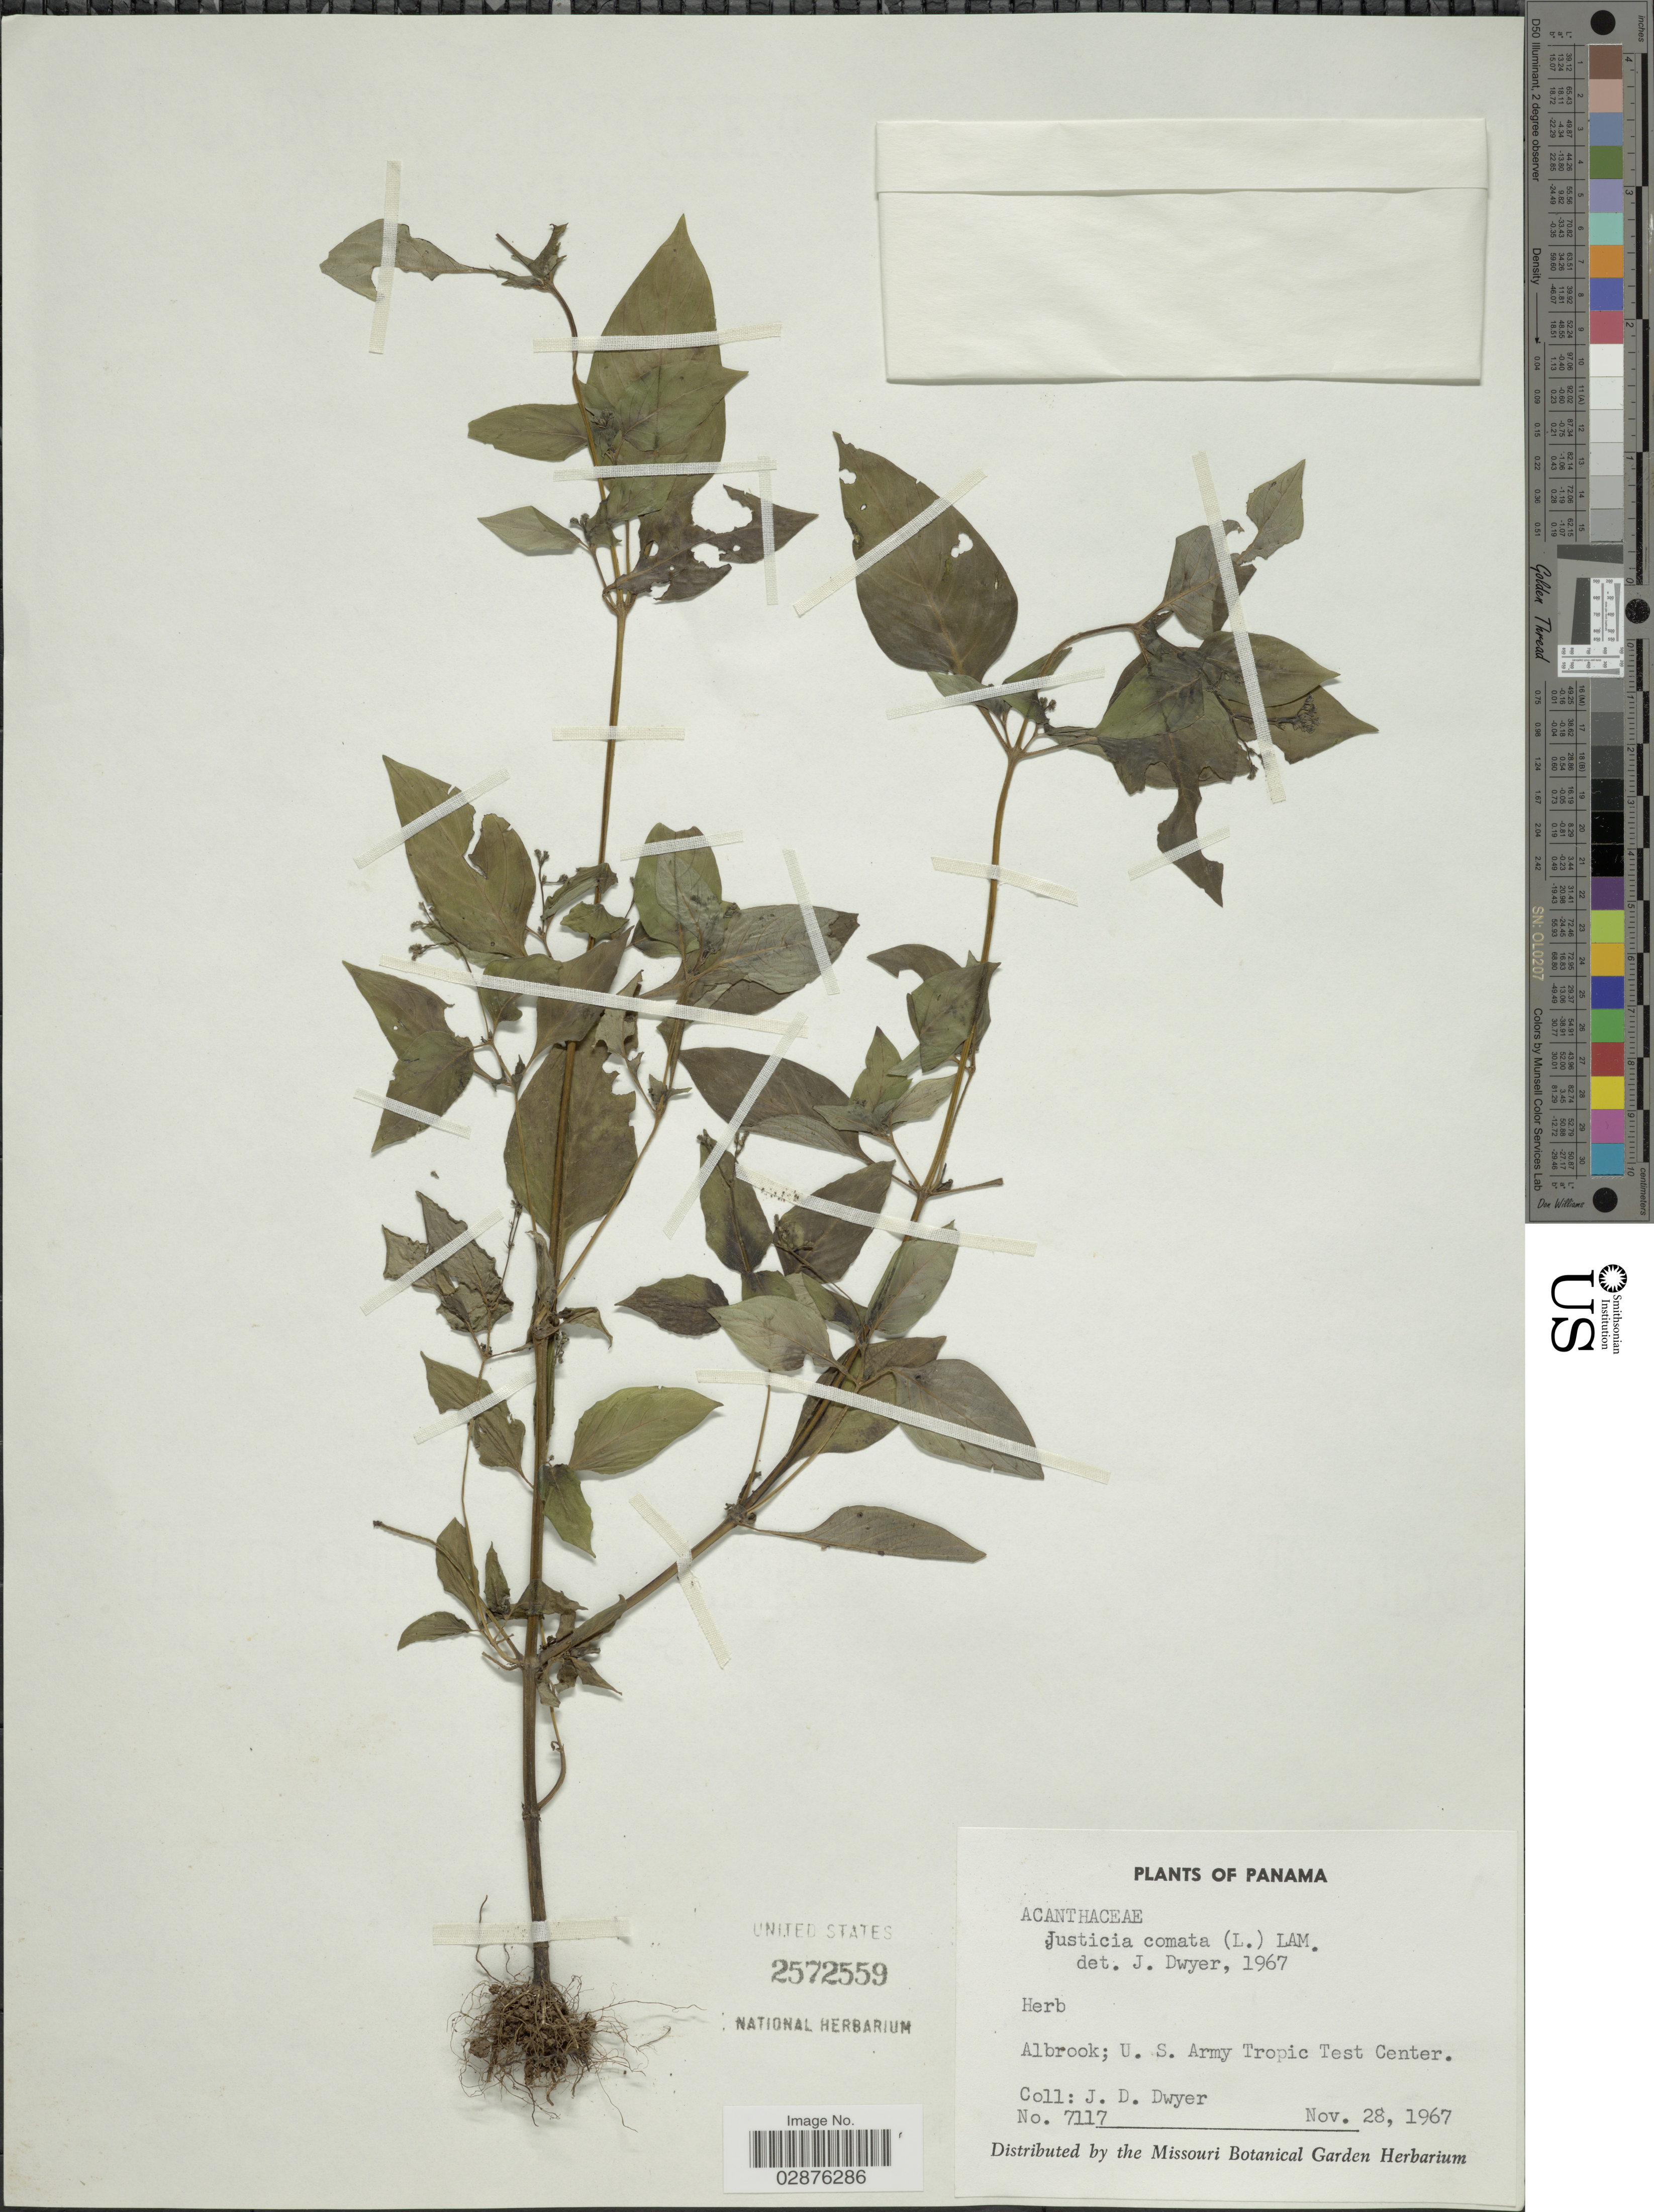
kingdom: Plantae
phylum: Tracheophyta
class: Magnoliopsida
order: Lamiales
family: Acanthaceae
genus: Justicia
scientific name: Justicia comata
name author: (L.) Lam.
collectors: J. D. Dwyer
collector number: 7117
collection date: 1967-11-28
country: Panama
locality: Albrook; U.S.. Army Tropic Test Center.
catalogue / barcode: US 2572559